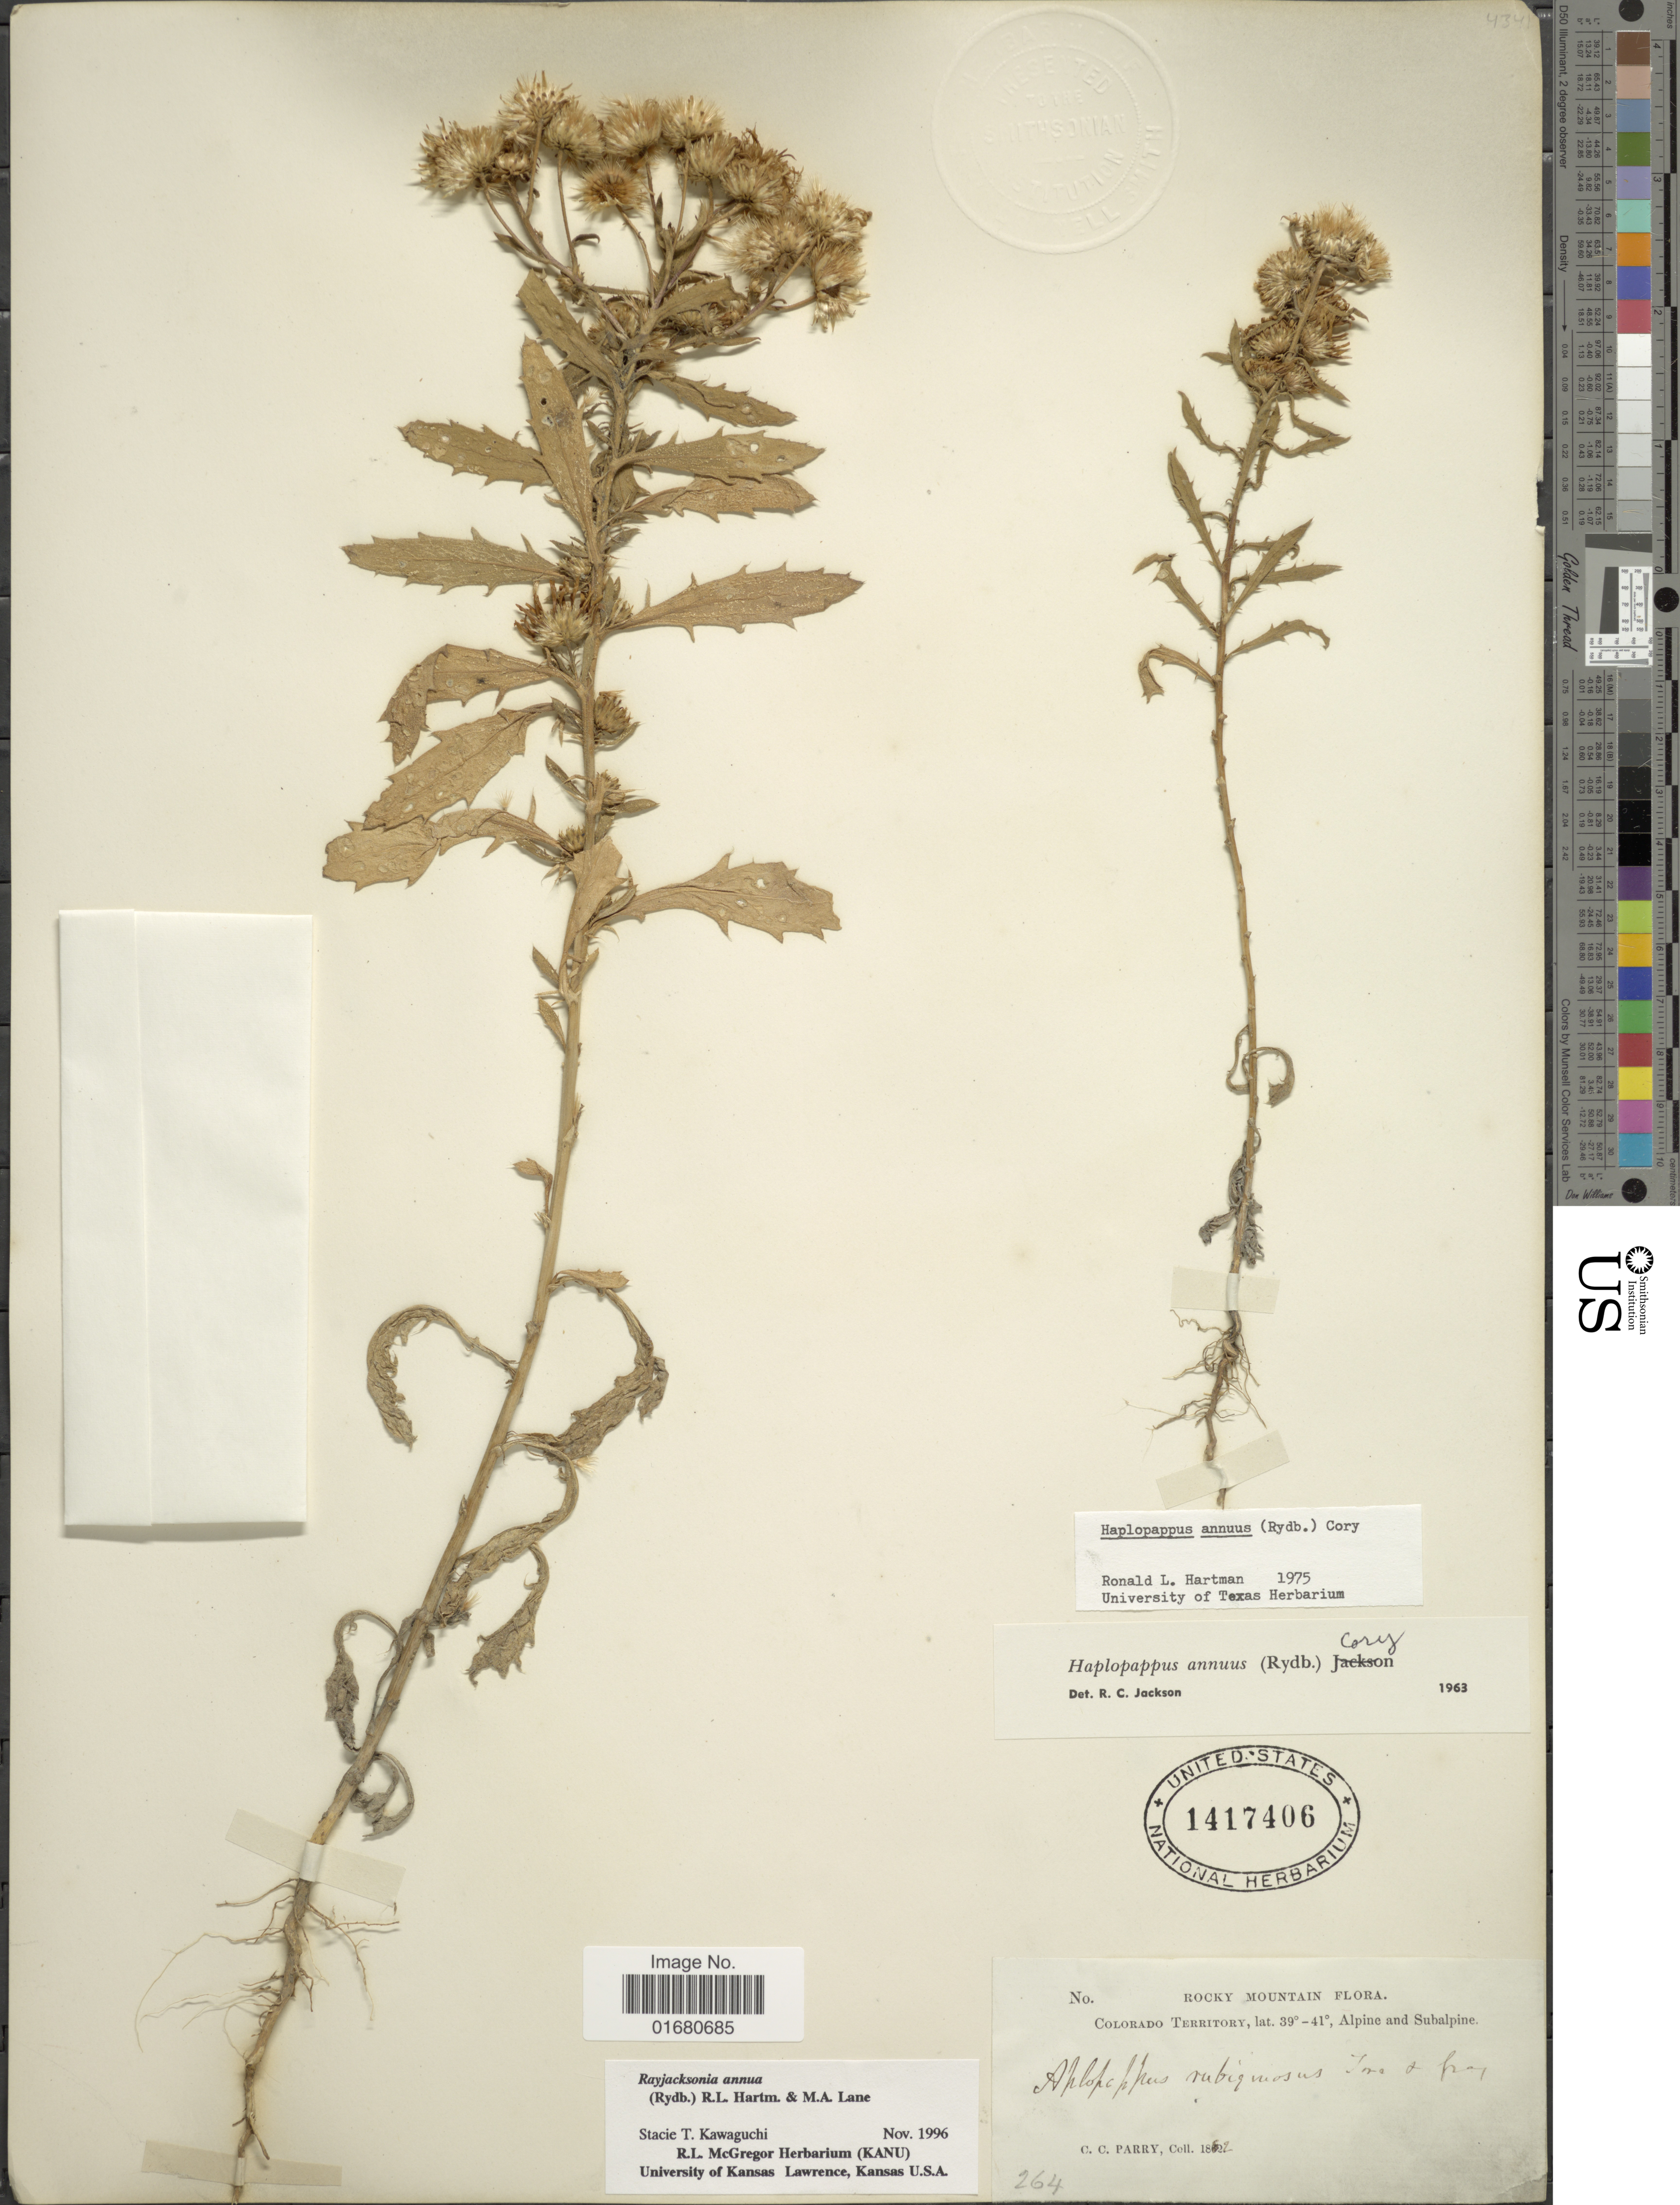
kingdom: Plantae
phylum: Tracheophyta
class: Magnoliopsida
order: Asterales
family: Asteraceae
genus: Rayjacksonia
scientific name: Rayjacksonia annua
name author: (Rydb.) R.L. Hartm. & M.A. Lane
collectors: C. C. Parry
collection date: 1862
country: United States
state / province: Colorado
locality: Rocky Mountain, Colorado Territory, Alpine and Subalpine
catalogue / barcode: US 1417406